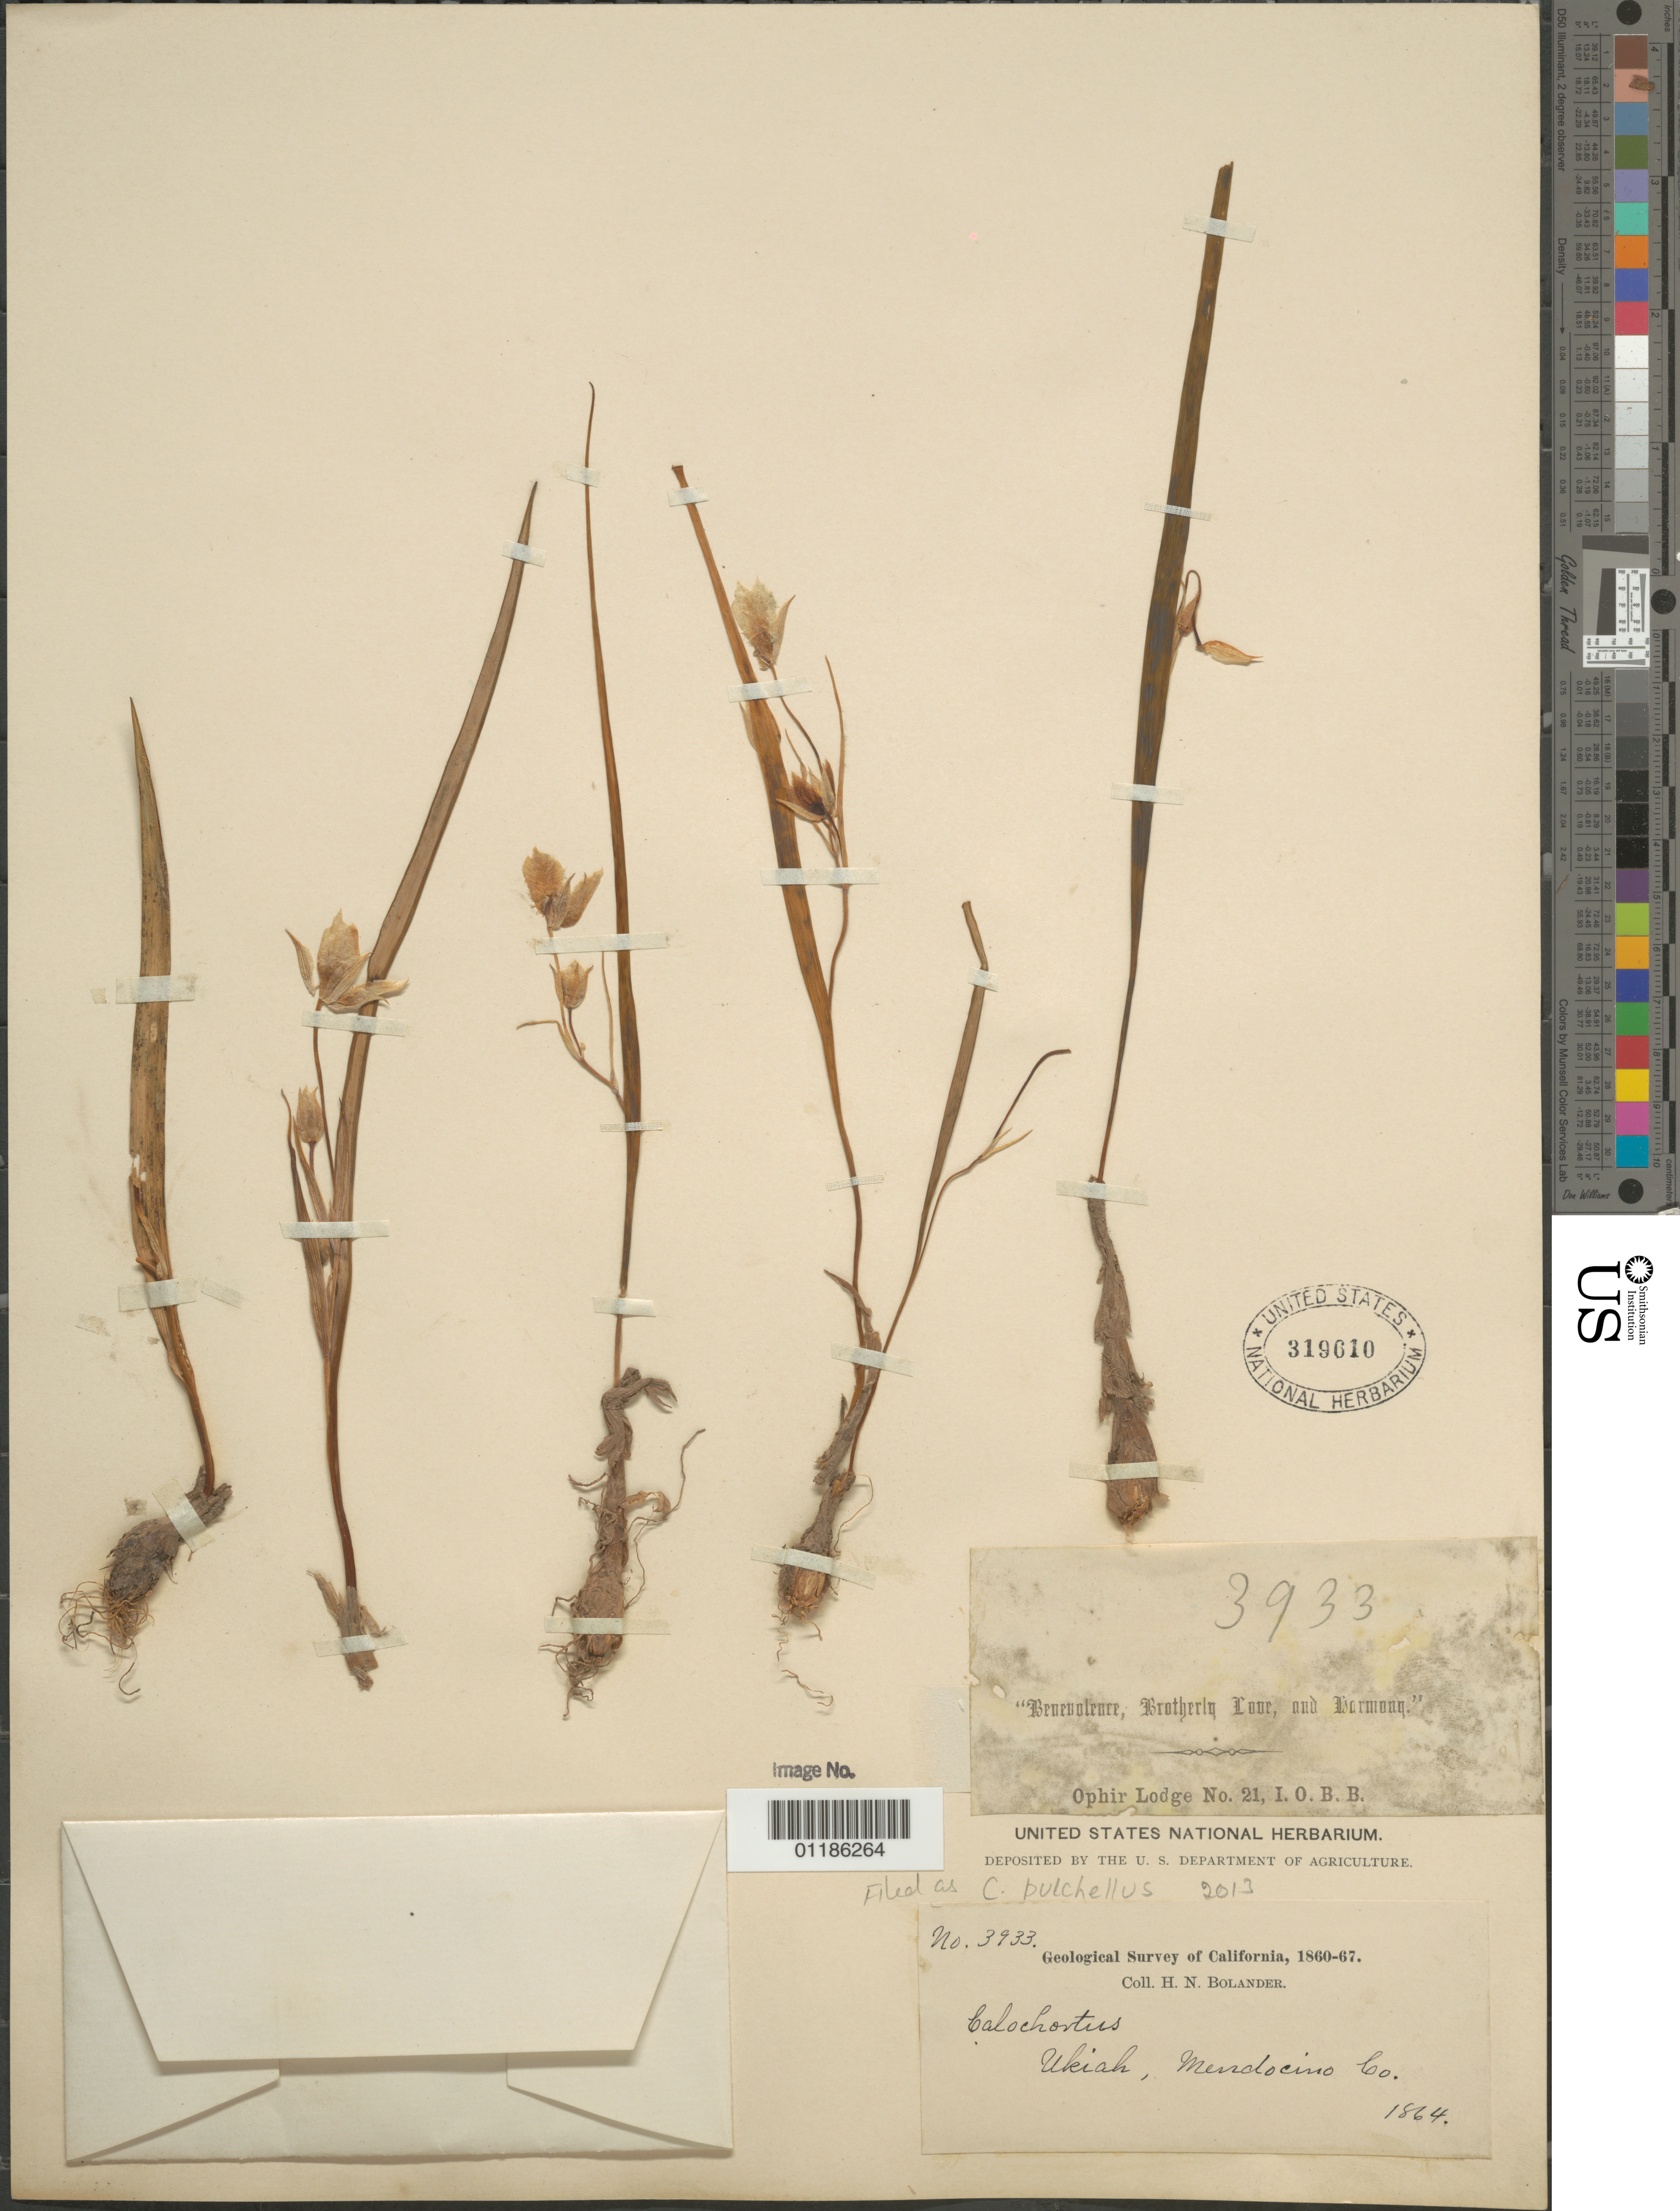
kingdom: Plantae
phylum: Tracheophyta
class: Liliopsida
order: Liliales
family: Liliaceae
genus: Calochortus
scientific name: Calochortus pulchellus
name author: (Benth.) Alph. Wood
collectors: H. Bolander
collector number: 3933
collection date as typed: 1864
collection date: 1864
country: United States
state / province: California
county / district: Mendocino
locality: Ukiah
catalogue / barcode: US 319610